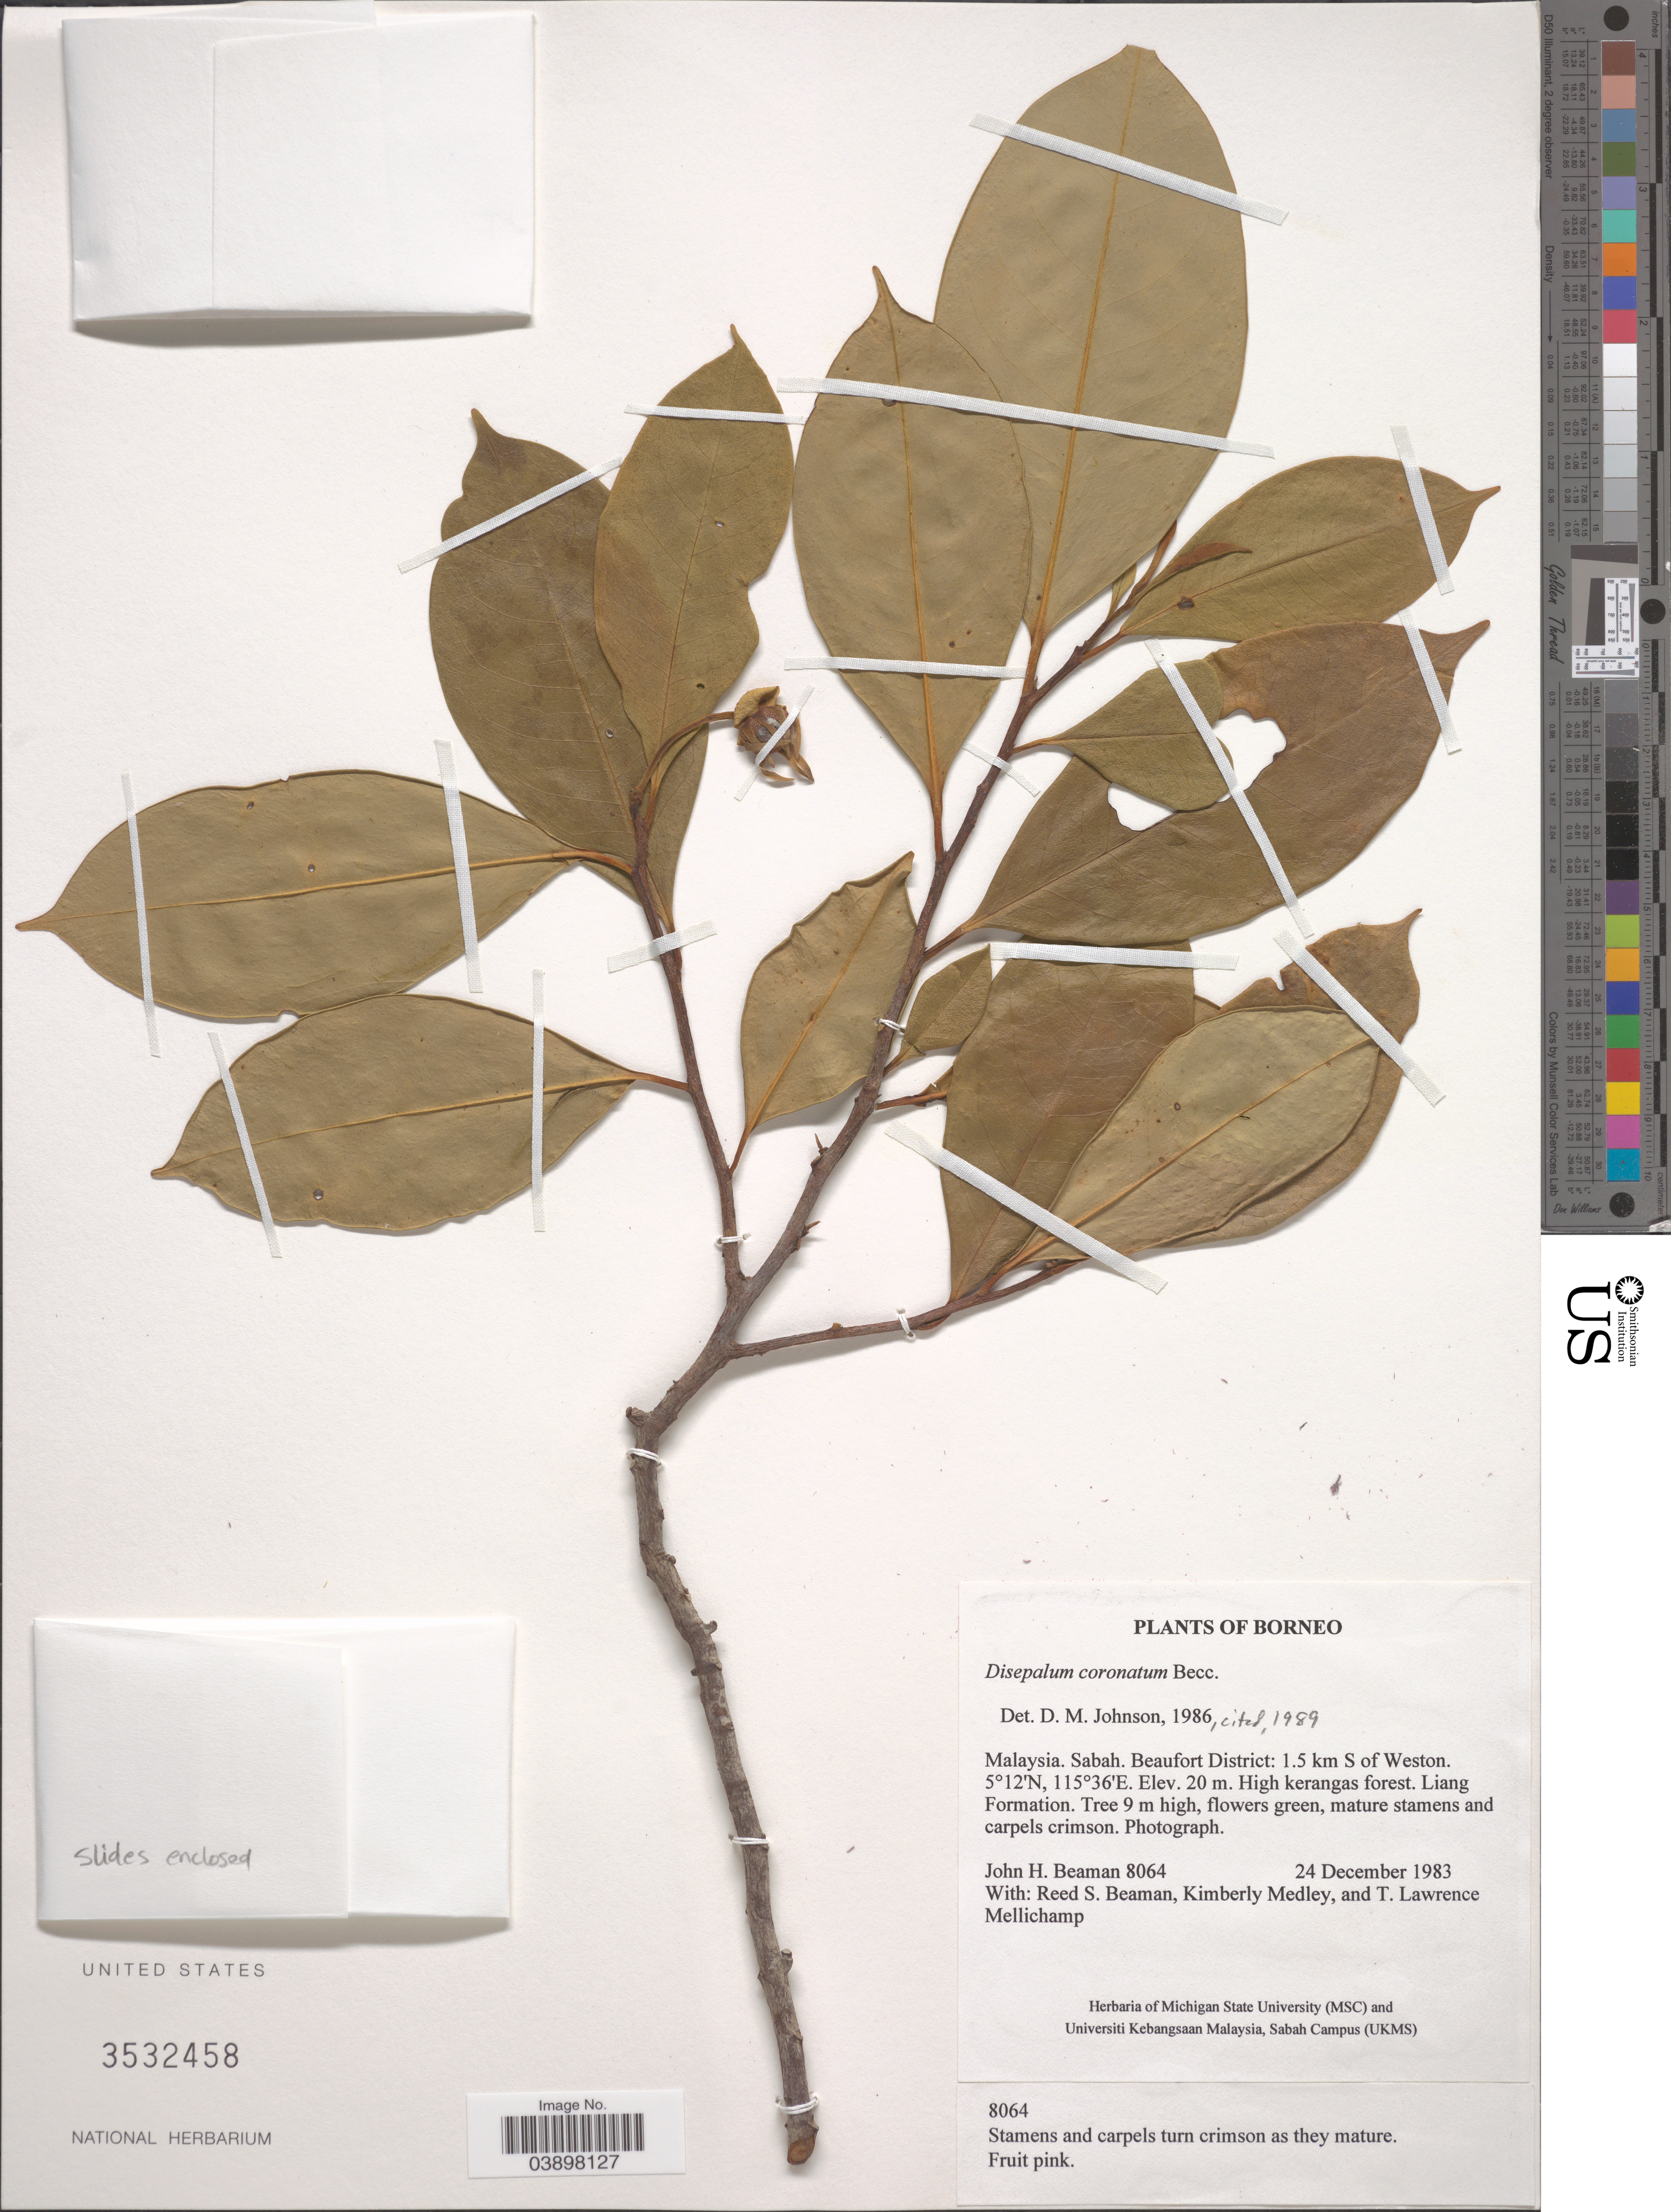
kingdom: Plantae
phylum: Tracheophyta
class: Magnoliopsida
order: Magnoliales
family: Annonaceae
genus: Disepalum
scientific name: Disepalum coronatum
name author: Becc.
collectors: J. H. Beaman, R. S. Beaman, K. Medley & T. L. Mellichamp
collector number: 8064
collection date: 1983-12-24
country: Malaysia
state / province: Sabah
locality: Borneo. Beaufort District: 1.5 km S of Weston. Liang Formation.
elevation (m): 20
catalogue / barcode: US 3532458